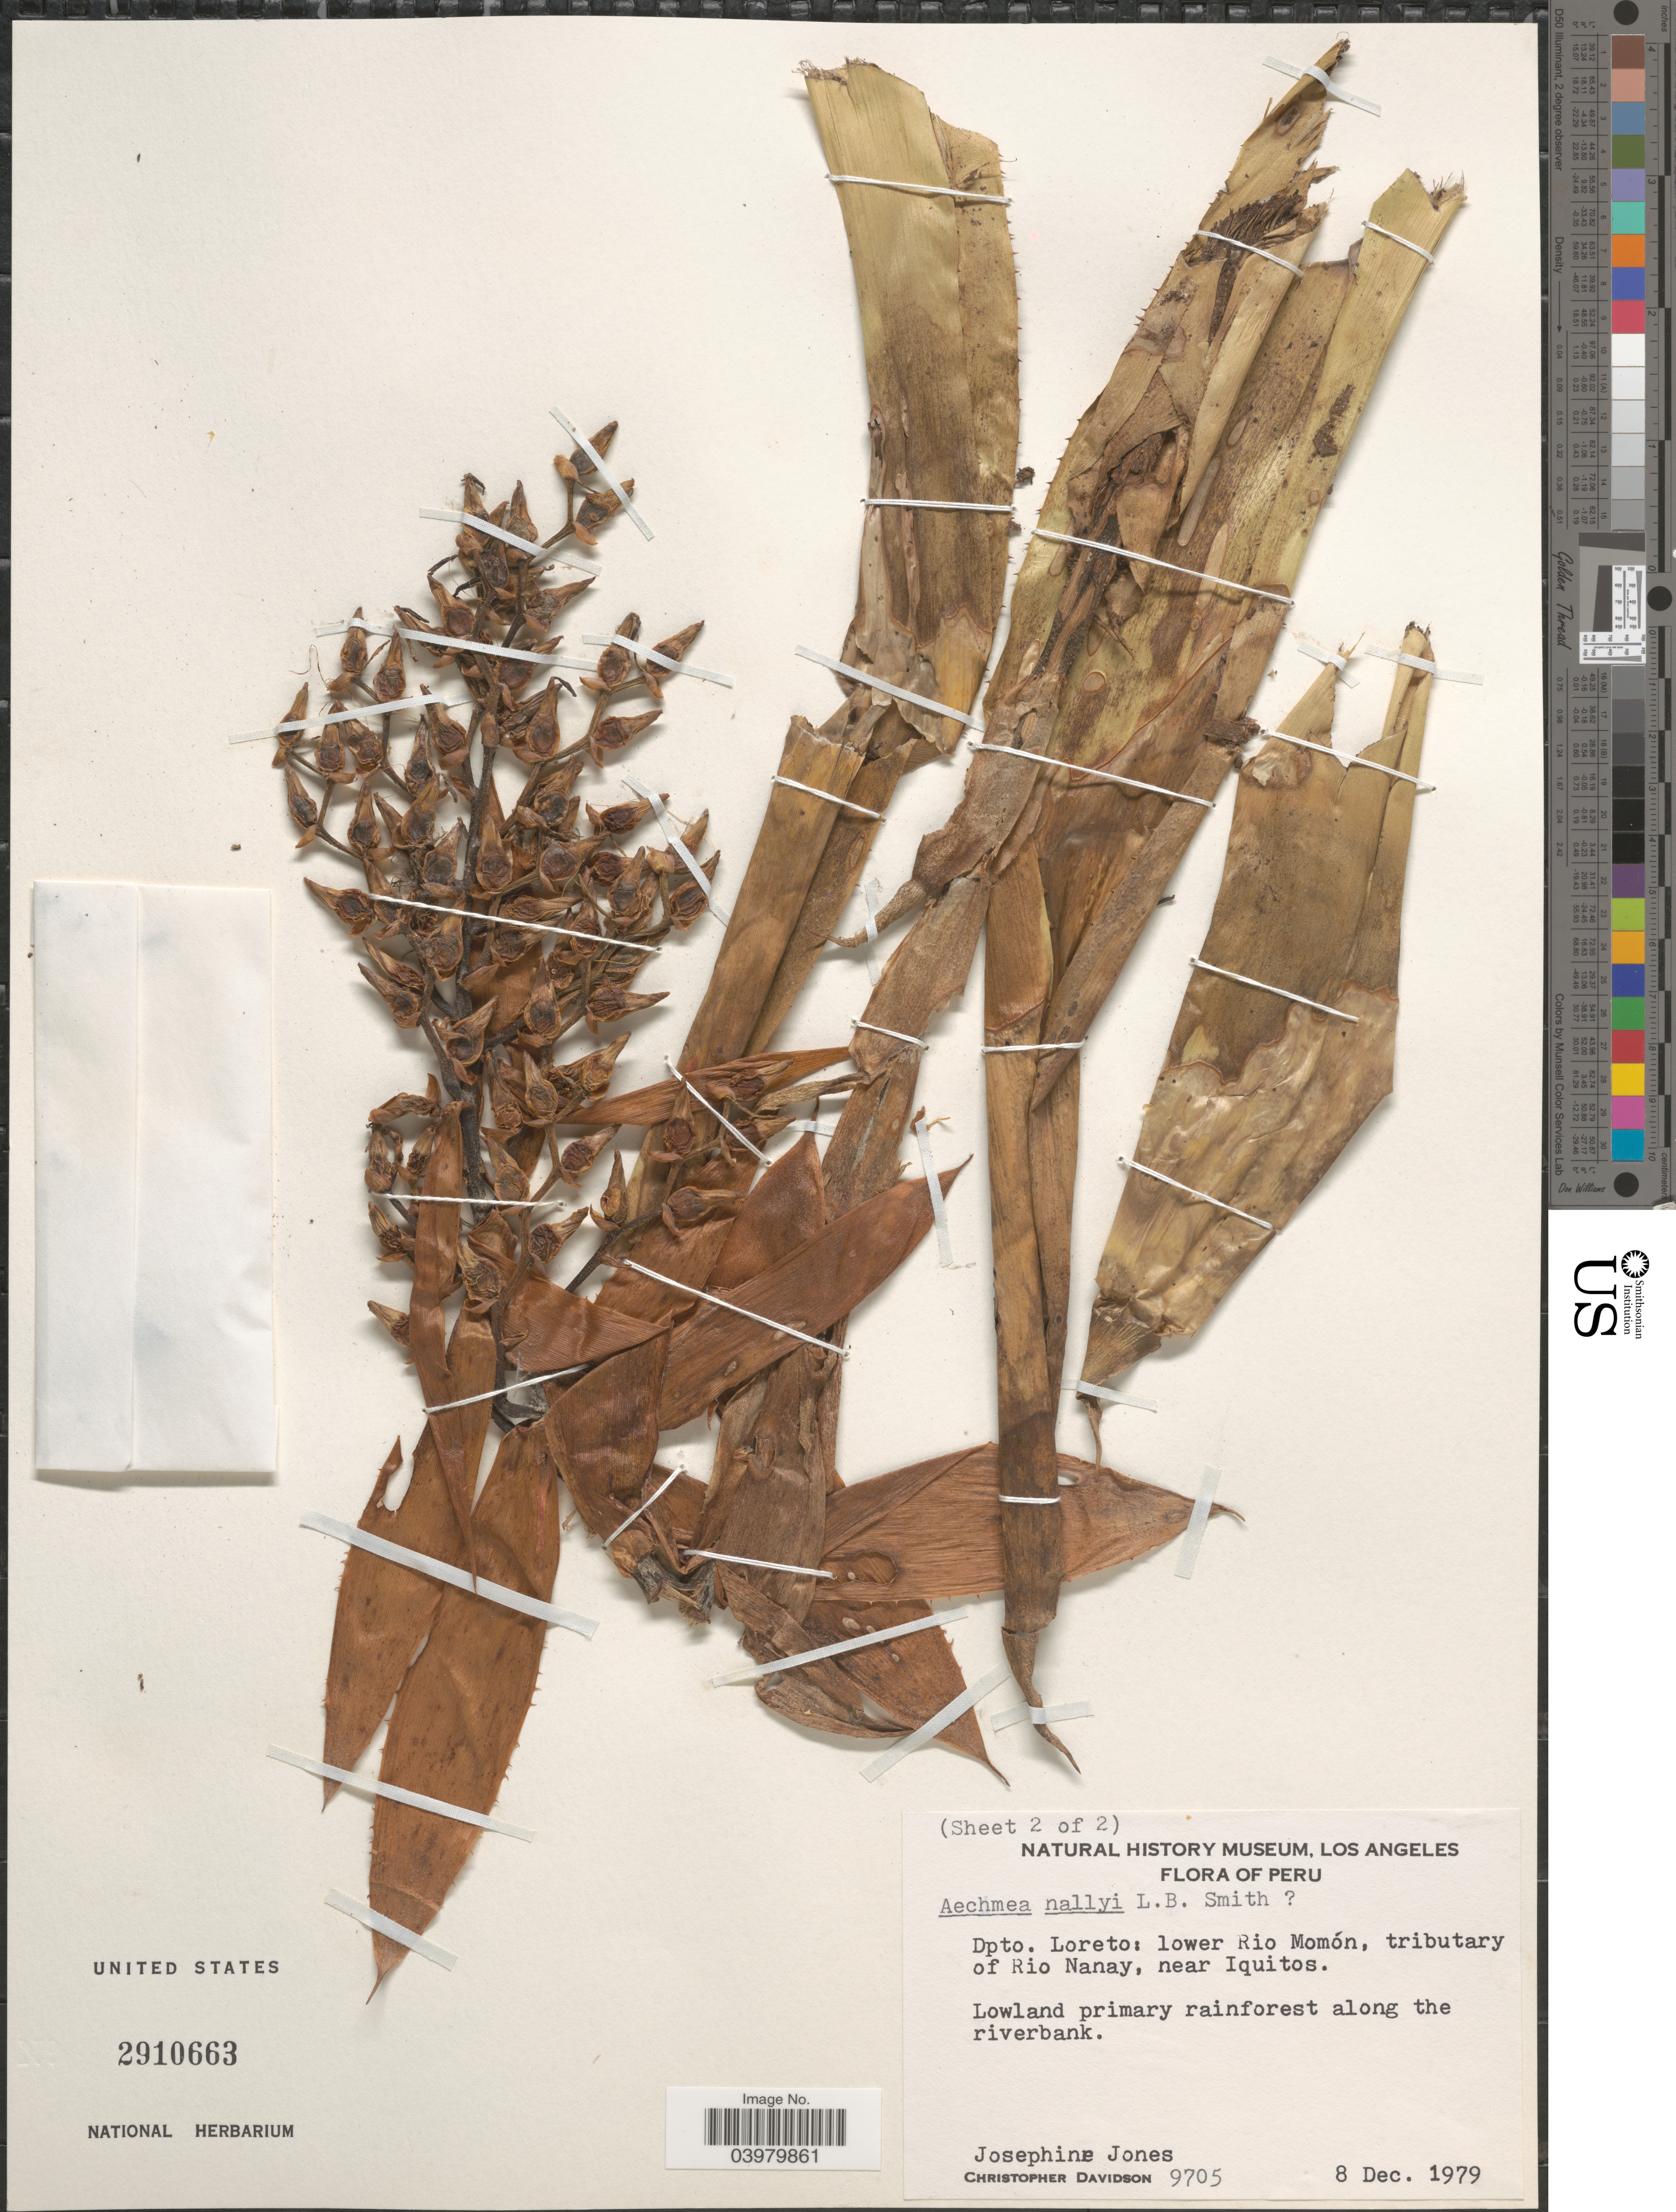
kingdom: Plantae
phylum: Tracheophyta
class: Liliopsida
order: Poales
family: Bromeliaceae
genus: Aechmea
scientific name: Aechmea nallyi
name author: L.B. Sm.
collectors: J. Jones & C. Davidson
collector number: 9705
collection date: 1979-12-08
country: Peru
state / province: Loreto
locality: Dpto. Loreto: lower Rio Momón, tributary of Rio Nanay, near Iquitos.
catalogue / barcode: US 2910663